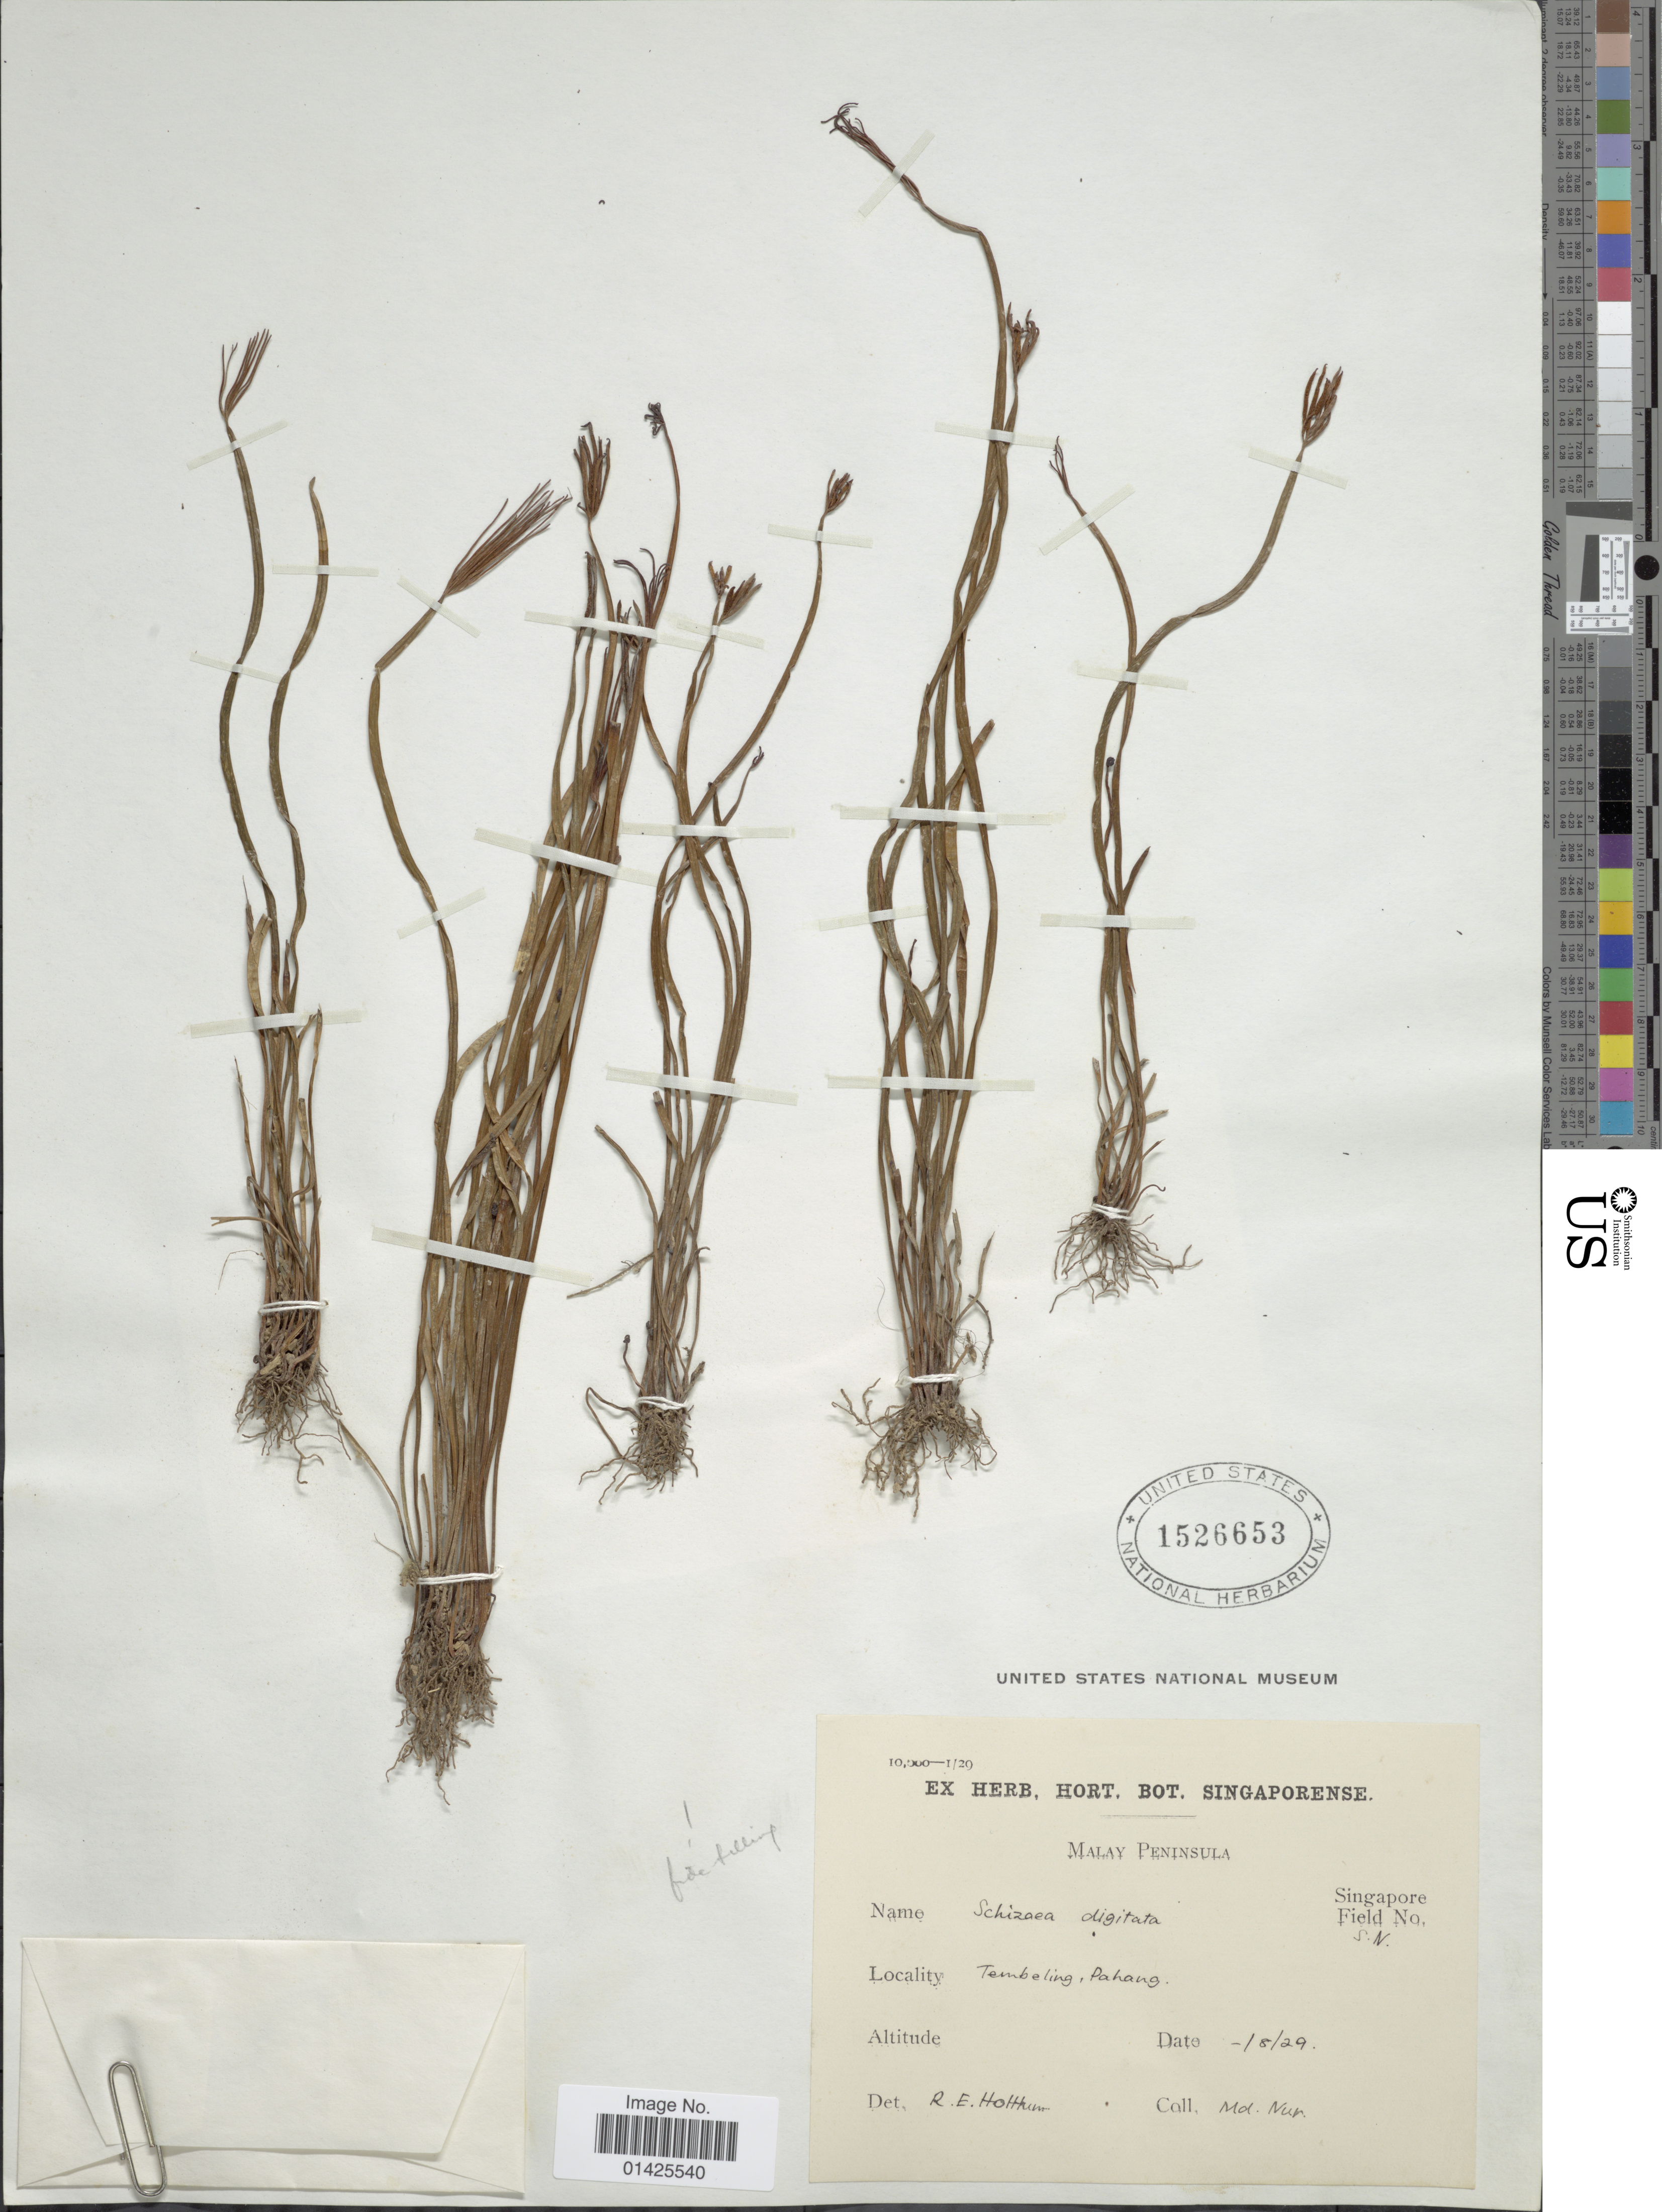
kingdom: Plantae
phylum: Tracheophyta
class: Polypodiopsida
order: Schizaeales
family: Schizaeaceae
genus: Actinostachys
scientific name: Actinostachys digitata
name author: (L.) Wall.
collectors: M. Nur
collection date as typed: Transcribed d/m/y: /10/29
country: Malaysia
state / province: Pahang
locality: Malay Peninsula, Tembeling,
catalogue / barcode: US 1526653